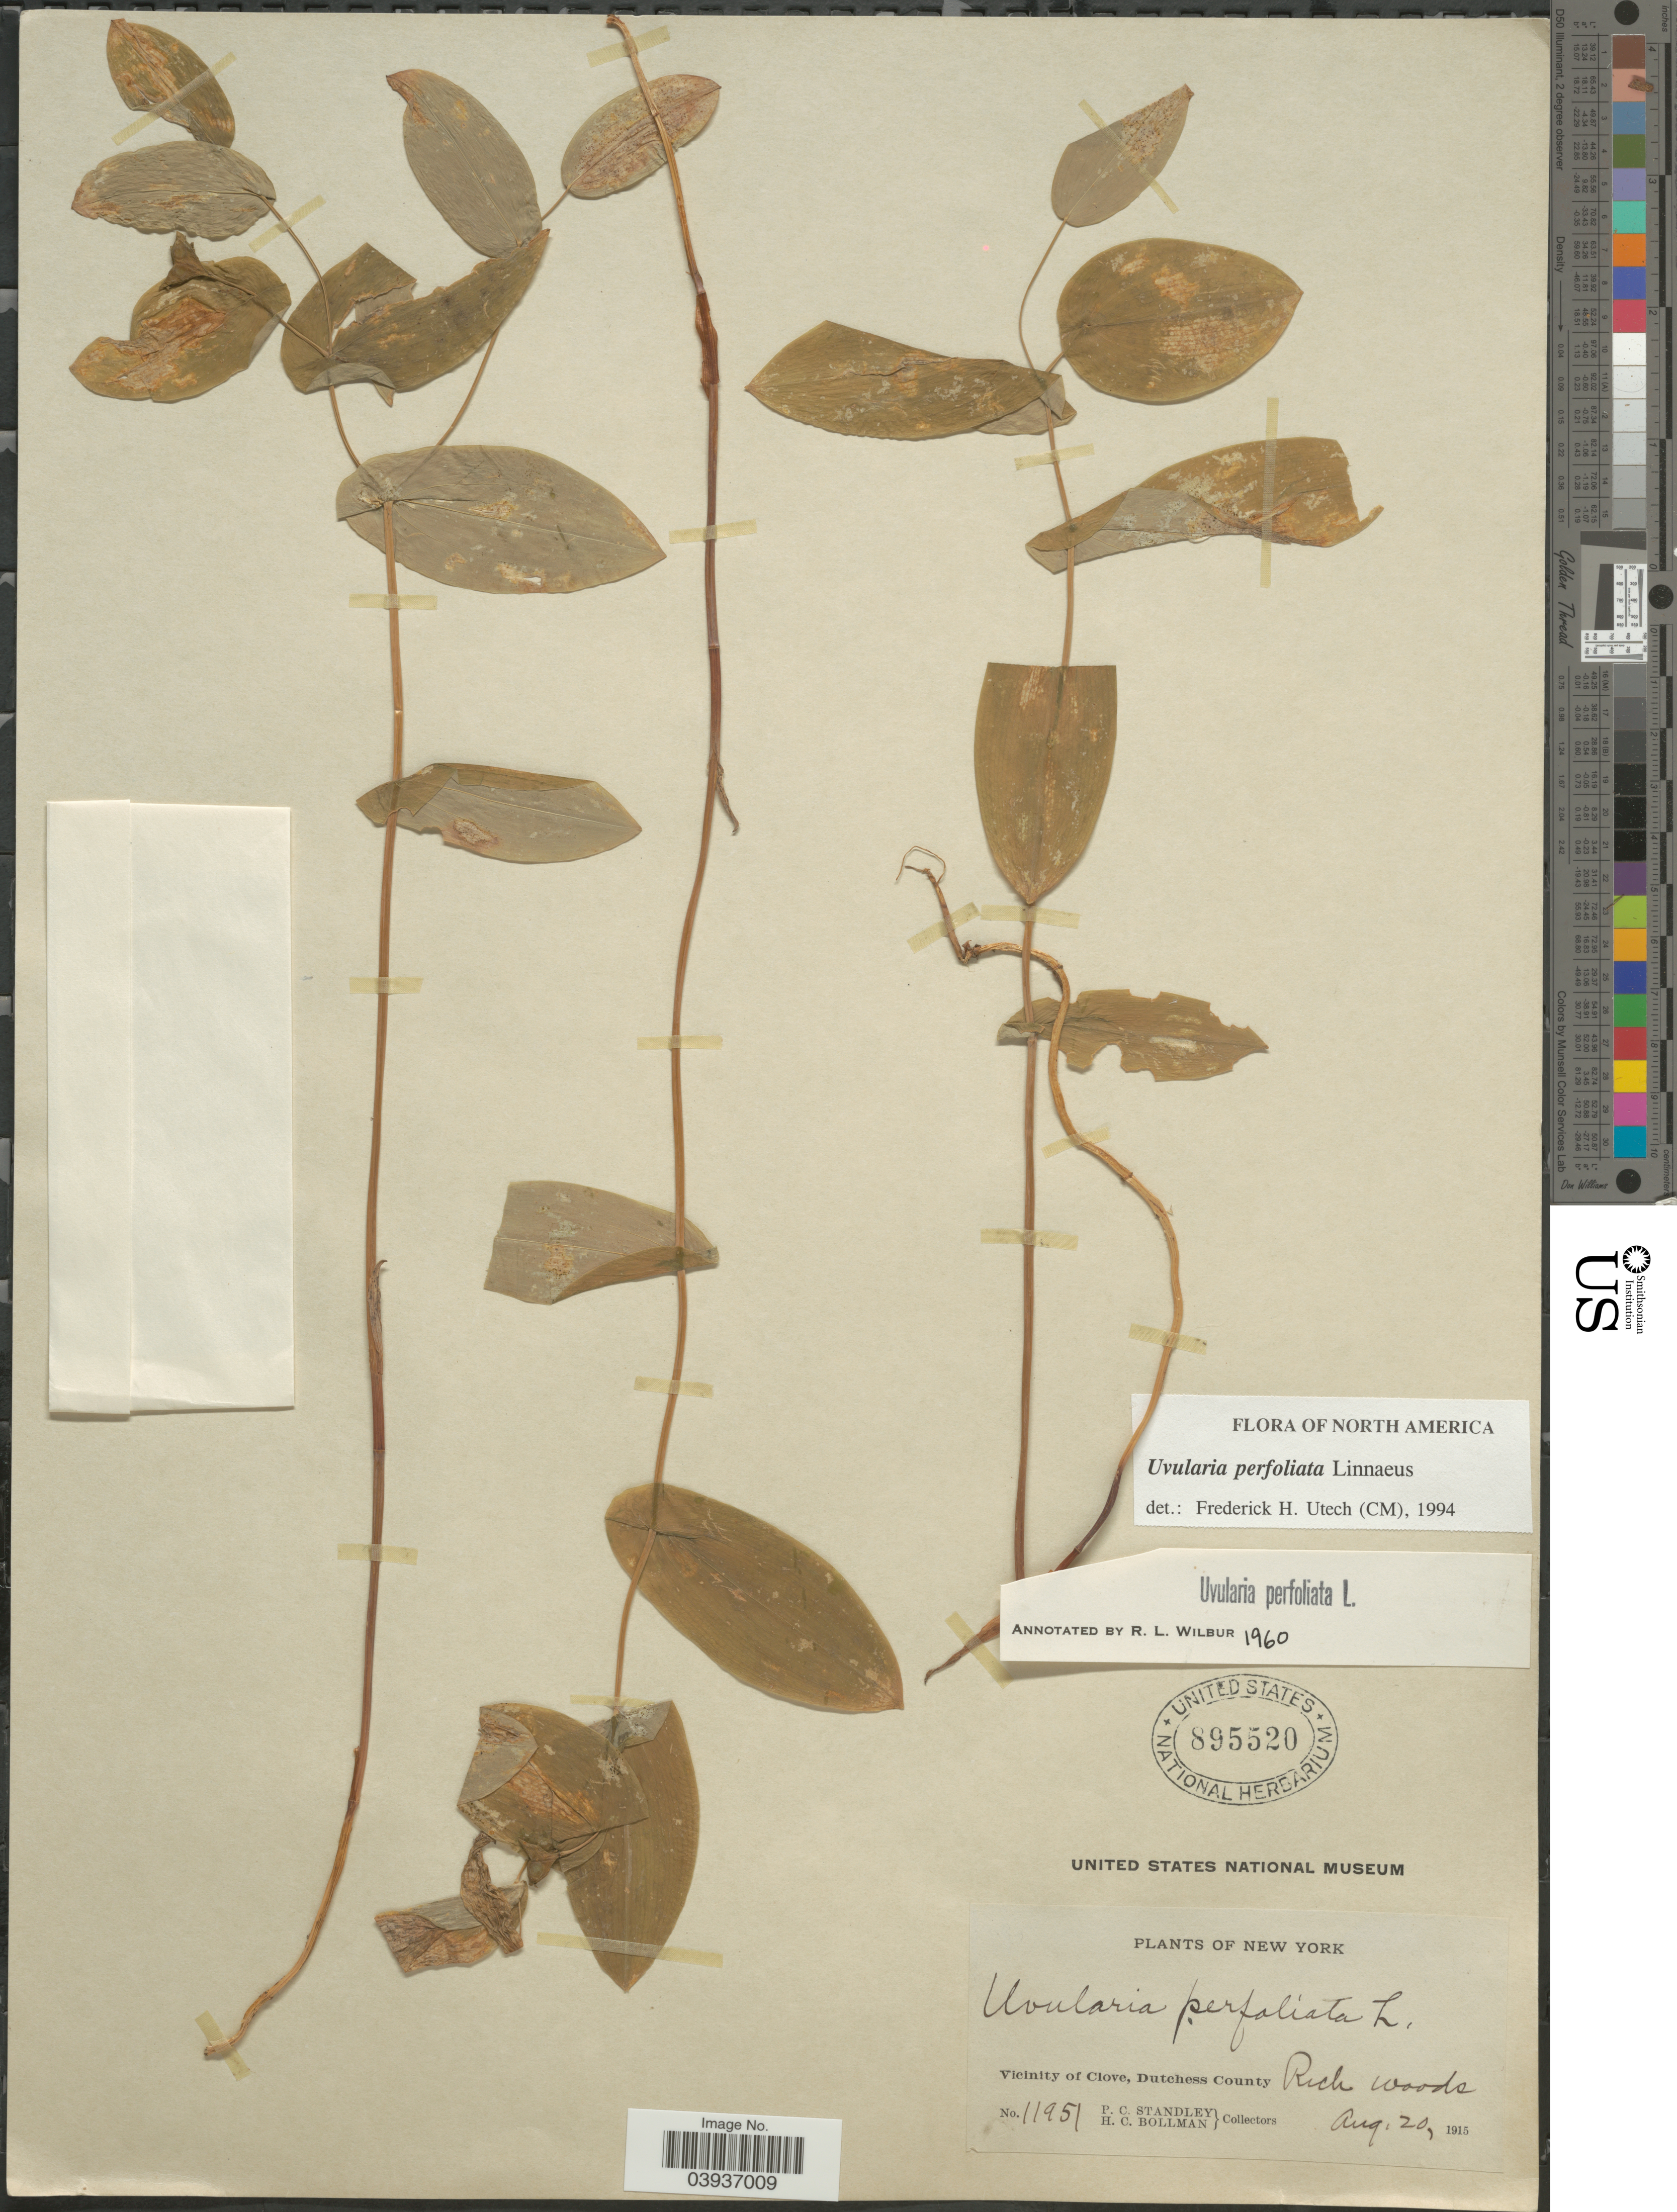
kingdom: Plantae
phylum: Tracheophyta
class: Liliopsida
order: Liliales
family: Colchicaceae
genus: Uvularia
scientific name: Uvularia perfoliata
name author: L.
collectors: P. C. Standley & H. C. Bollman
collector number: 11951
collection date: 1915-08-20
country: United States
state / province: New York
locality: Vicinity of Clove, Dutchess County.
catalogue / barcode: US 895520